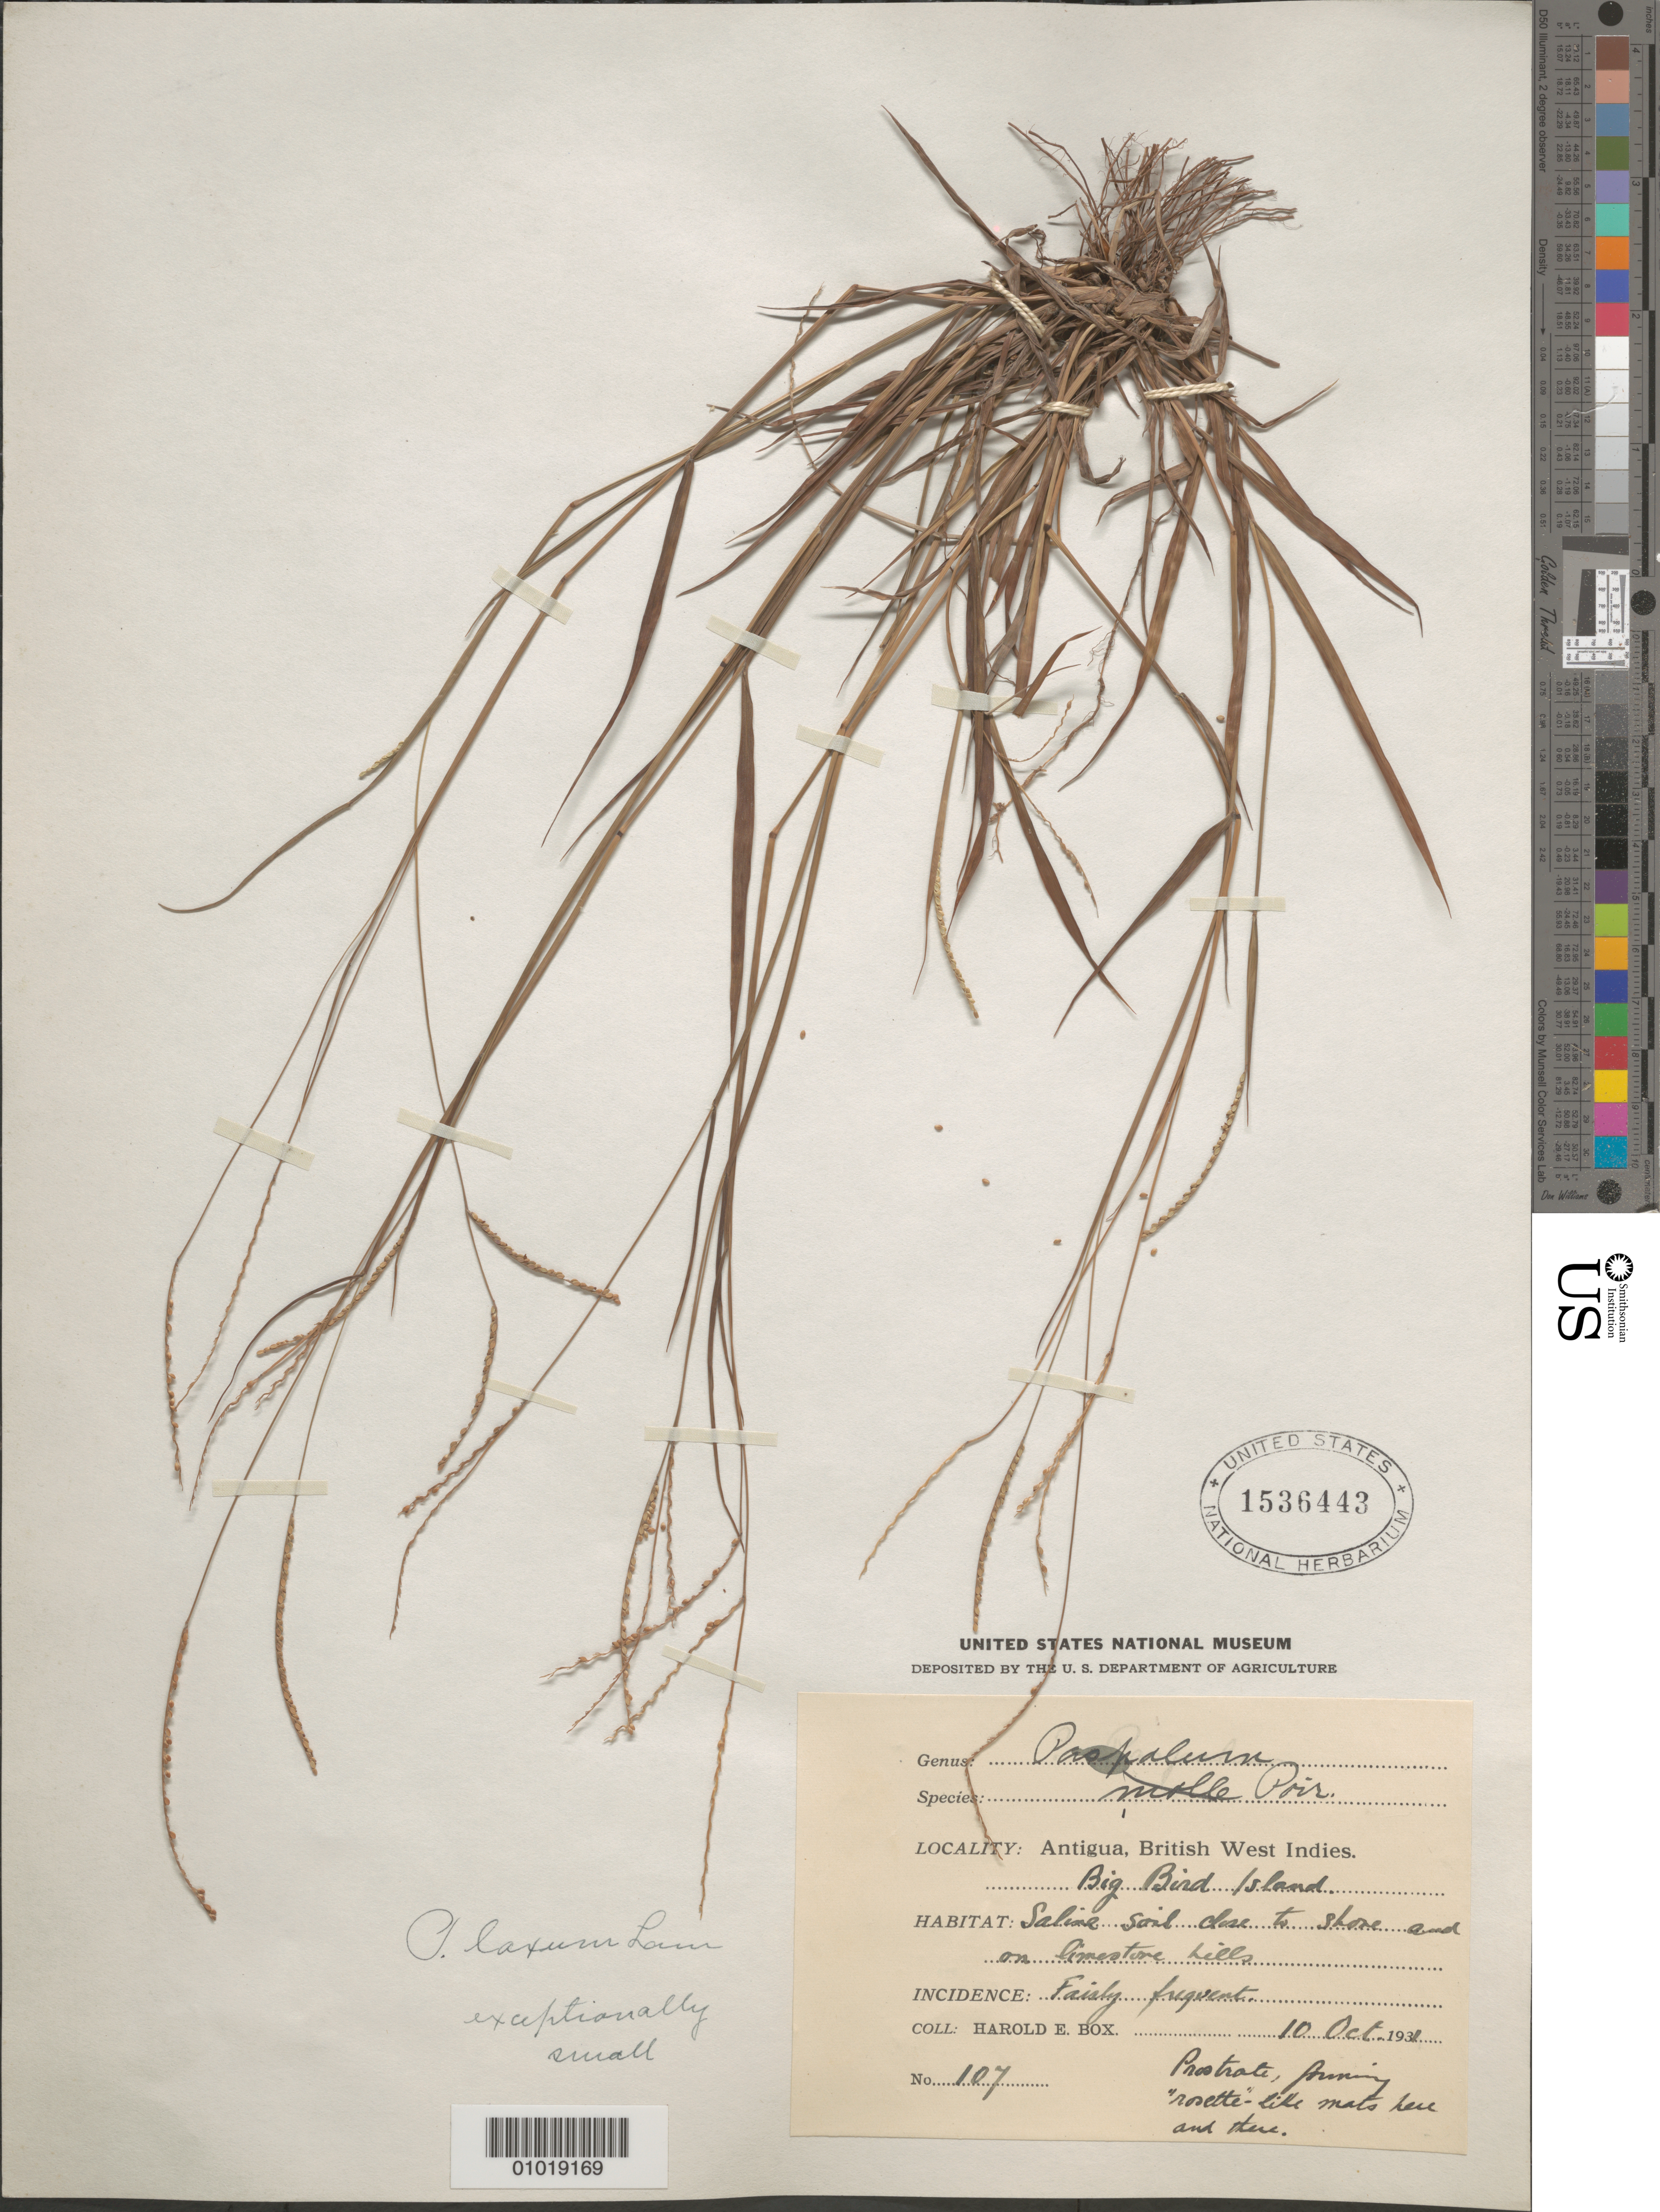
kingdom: Plantae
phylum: Tracheophyta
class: Liliopsida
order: Poales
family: Poaceae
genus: Paspalum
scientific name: Paspalum laxum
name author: Lam.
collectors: H. E. Box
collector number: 107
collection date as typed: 10 Oct 1931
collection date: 1931-10-10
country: Antigua and Barbuda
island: Antigua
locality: Big Bird Island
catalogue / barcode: US 96610